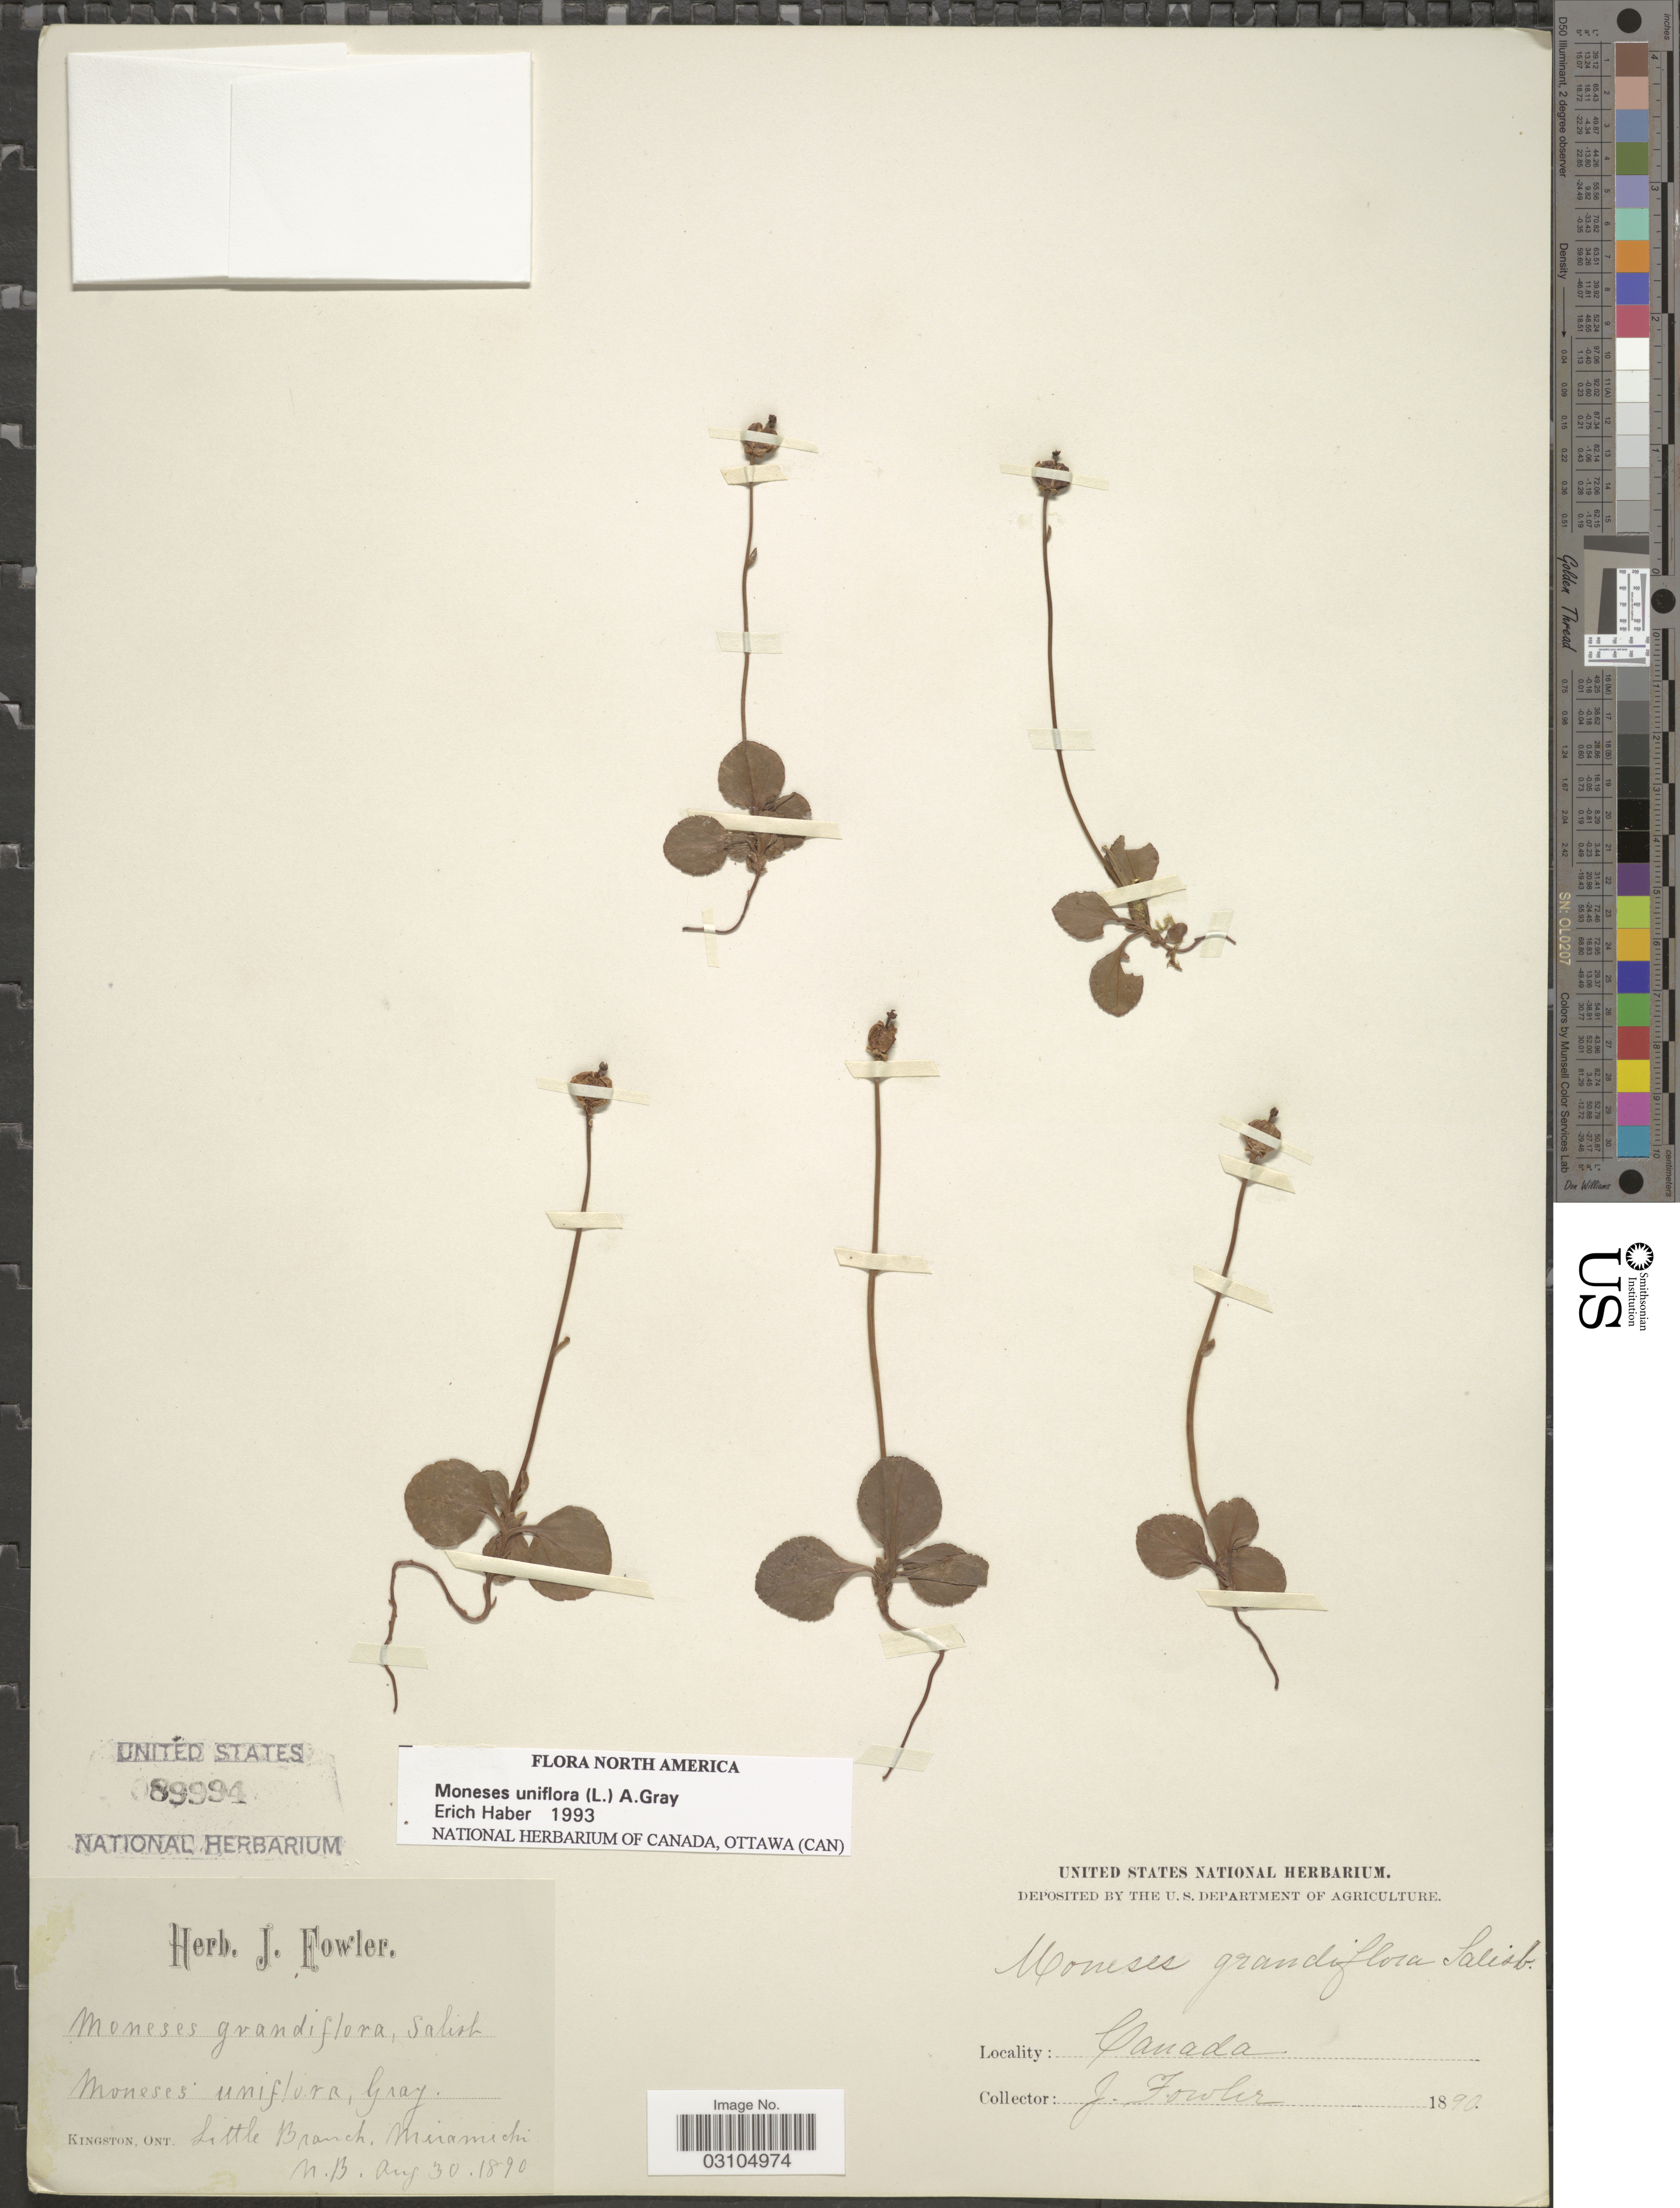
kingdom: Plantae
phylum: Tracheophyta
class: Magnoliopsida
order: Ericales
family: Ericaceae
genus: Moneses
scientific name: Moneses uniflora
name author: (L.) A. Gray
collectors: J. Fowler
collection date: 1890-08-30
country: Canada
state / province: New Brunswick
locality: Little Branch, Miramichi.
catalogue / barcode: US 89994